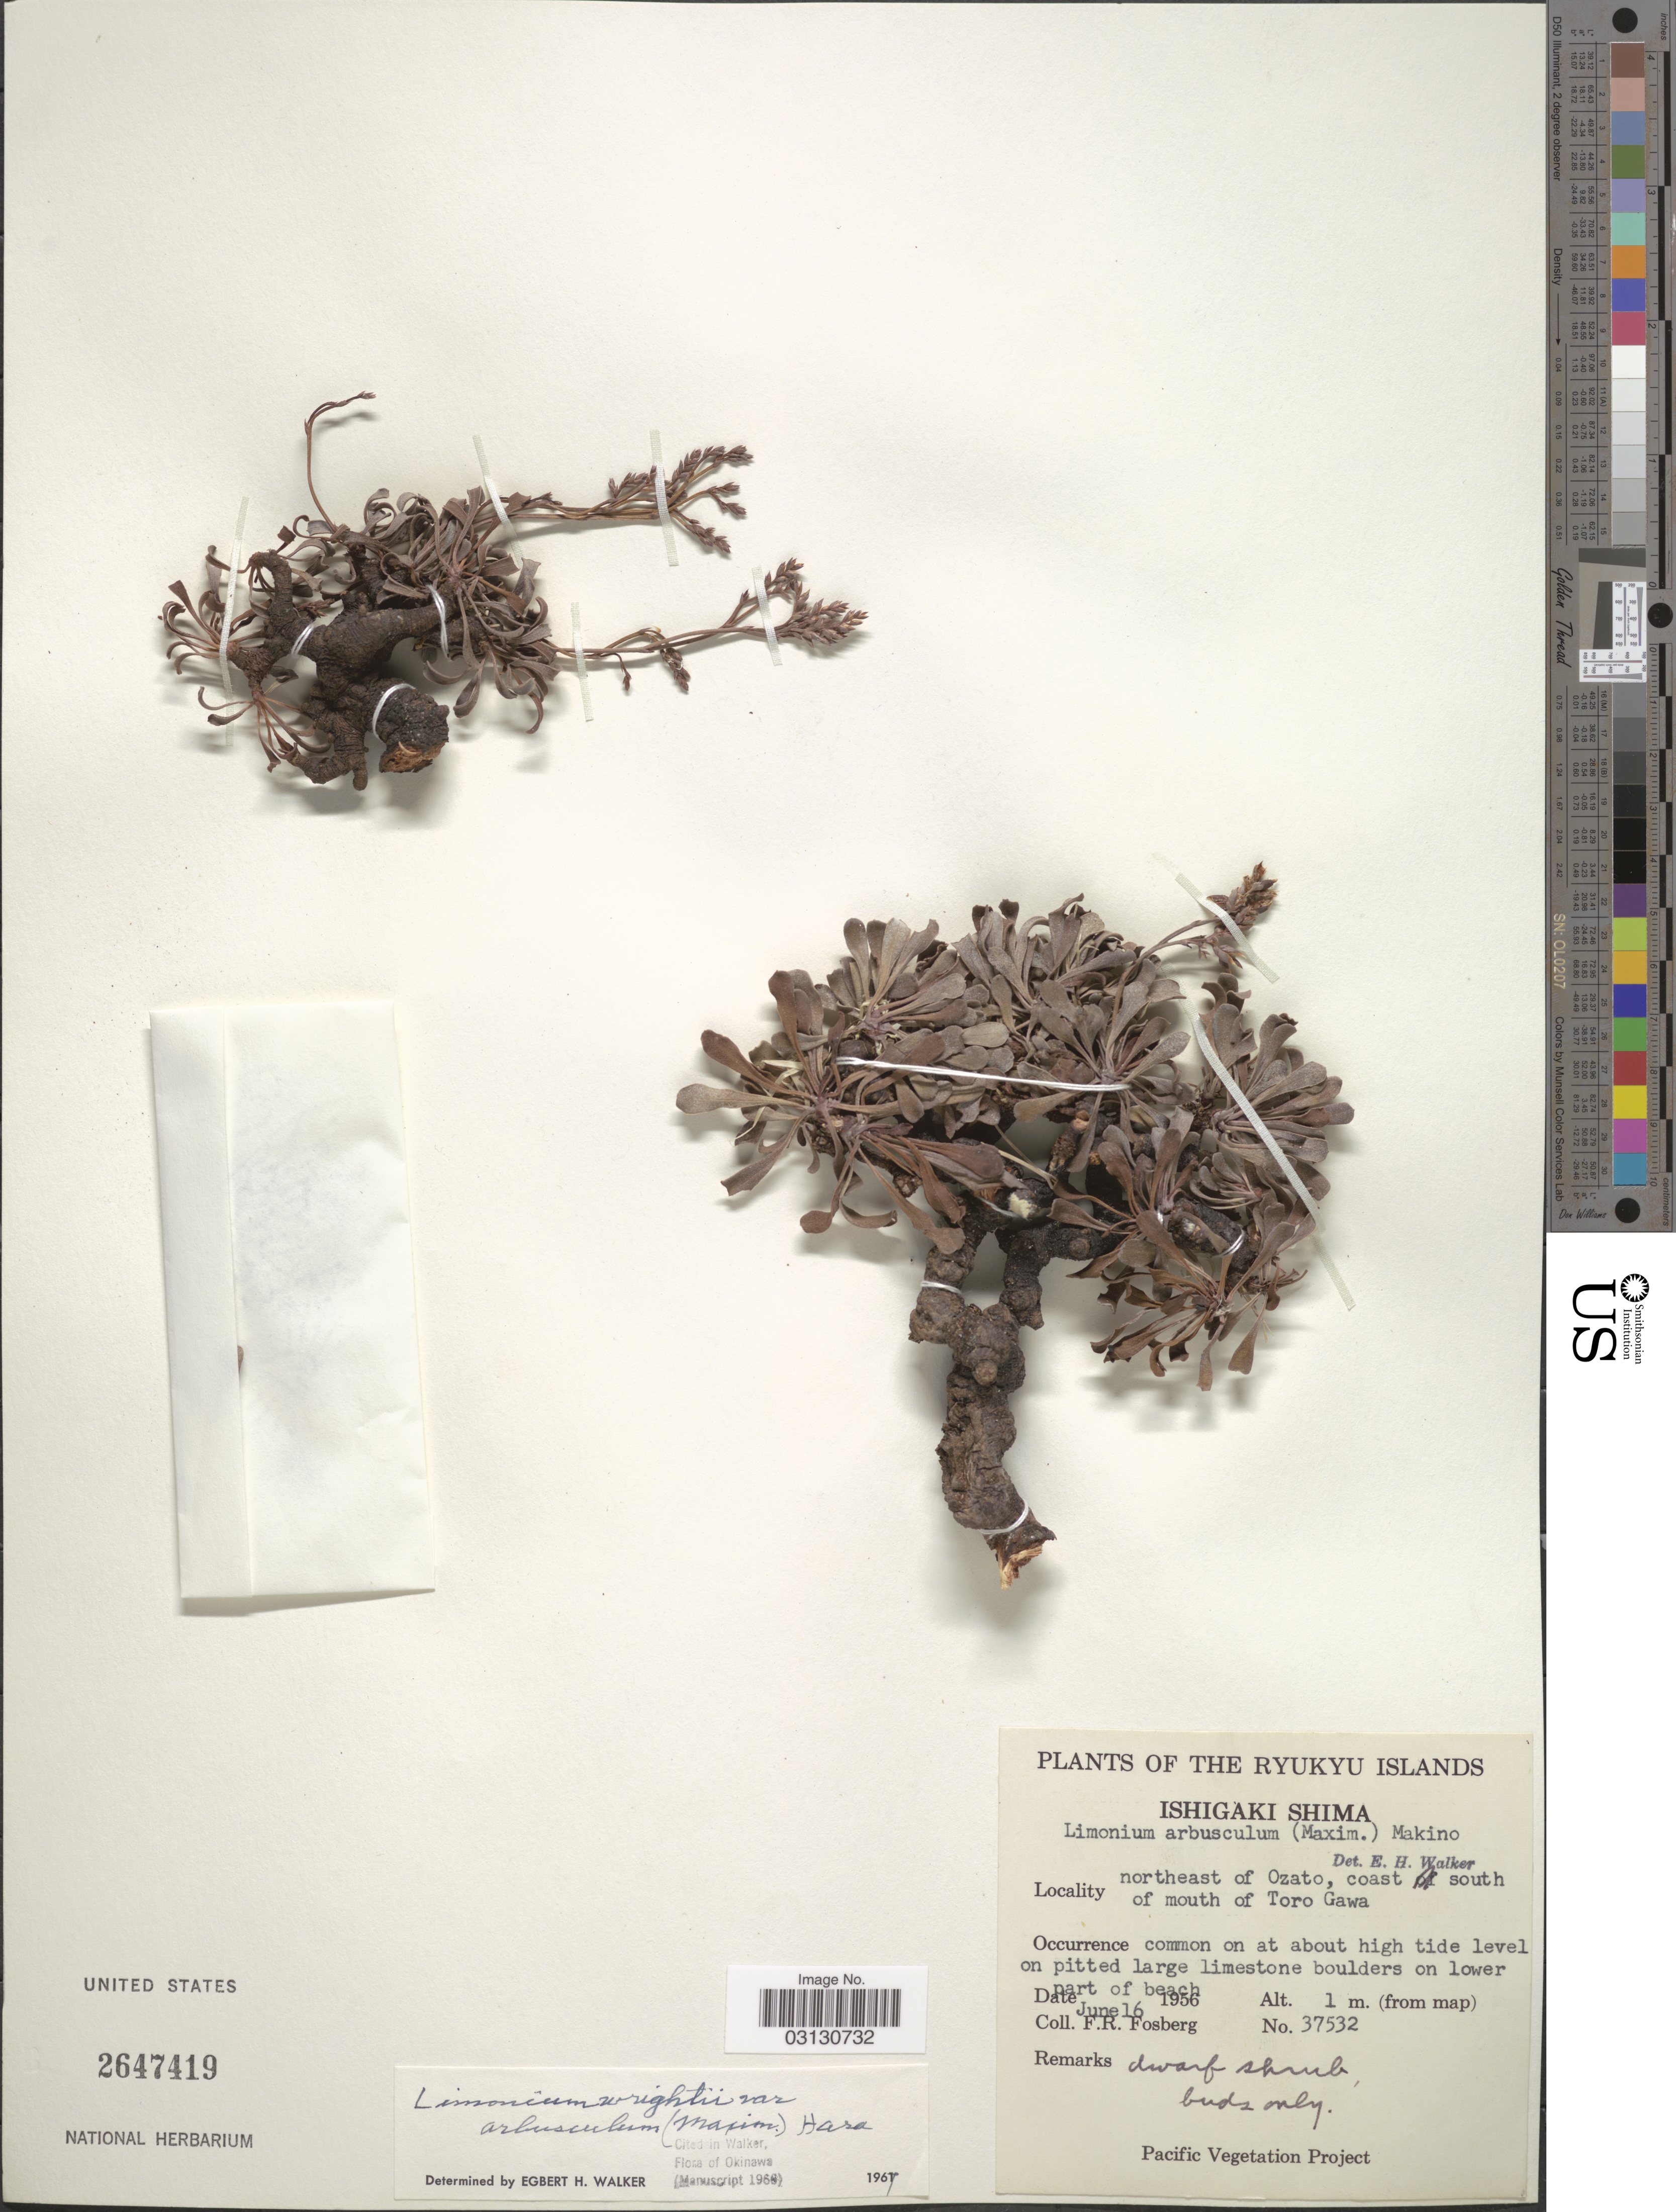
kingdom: Plantae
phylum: Tracheophyta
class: Magnoliopsida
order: Caryophyllales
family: Plumbaginaceae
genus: Limonium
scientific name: Limonium wrightii var. arbusculum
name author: (Maxim.) Hara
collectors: F. R. Fosberg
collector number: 37532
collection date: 1956-06-16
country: Japan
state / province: Okinawa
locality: The Ryukyu Islands, Ishigaki Shima, northeast of Ozato, coast south of mouth of Toro Gawa.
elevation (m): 1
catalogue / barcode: US 2647419